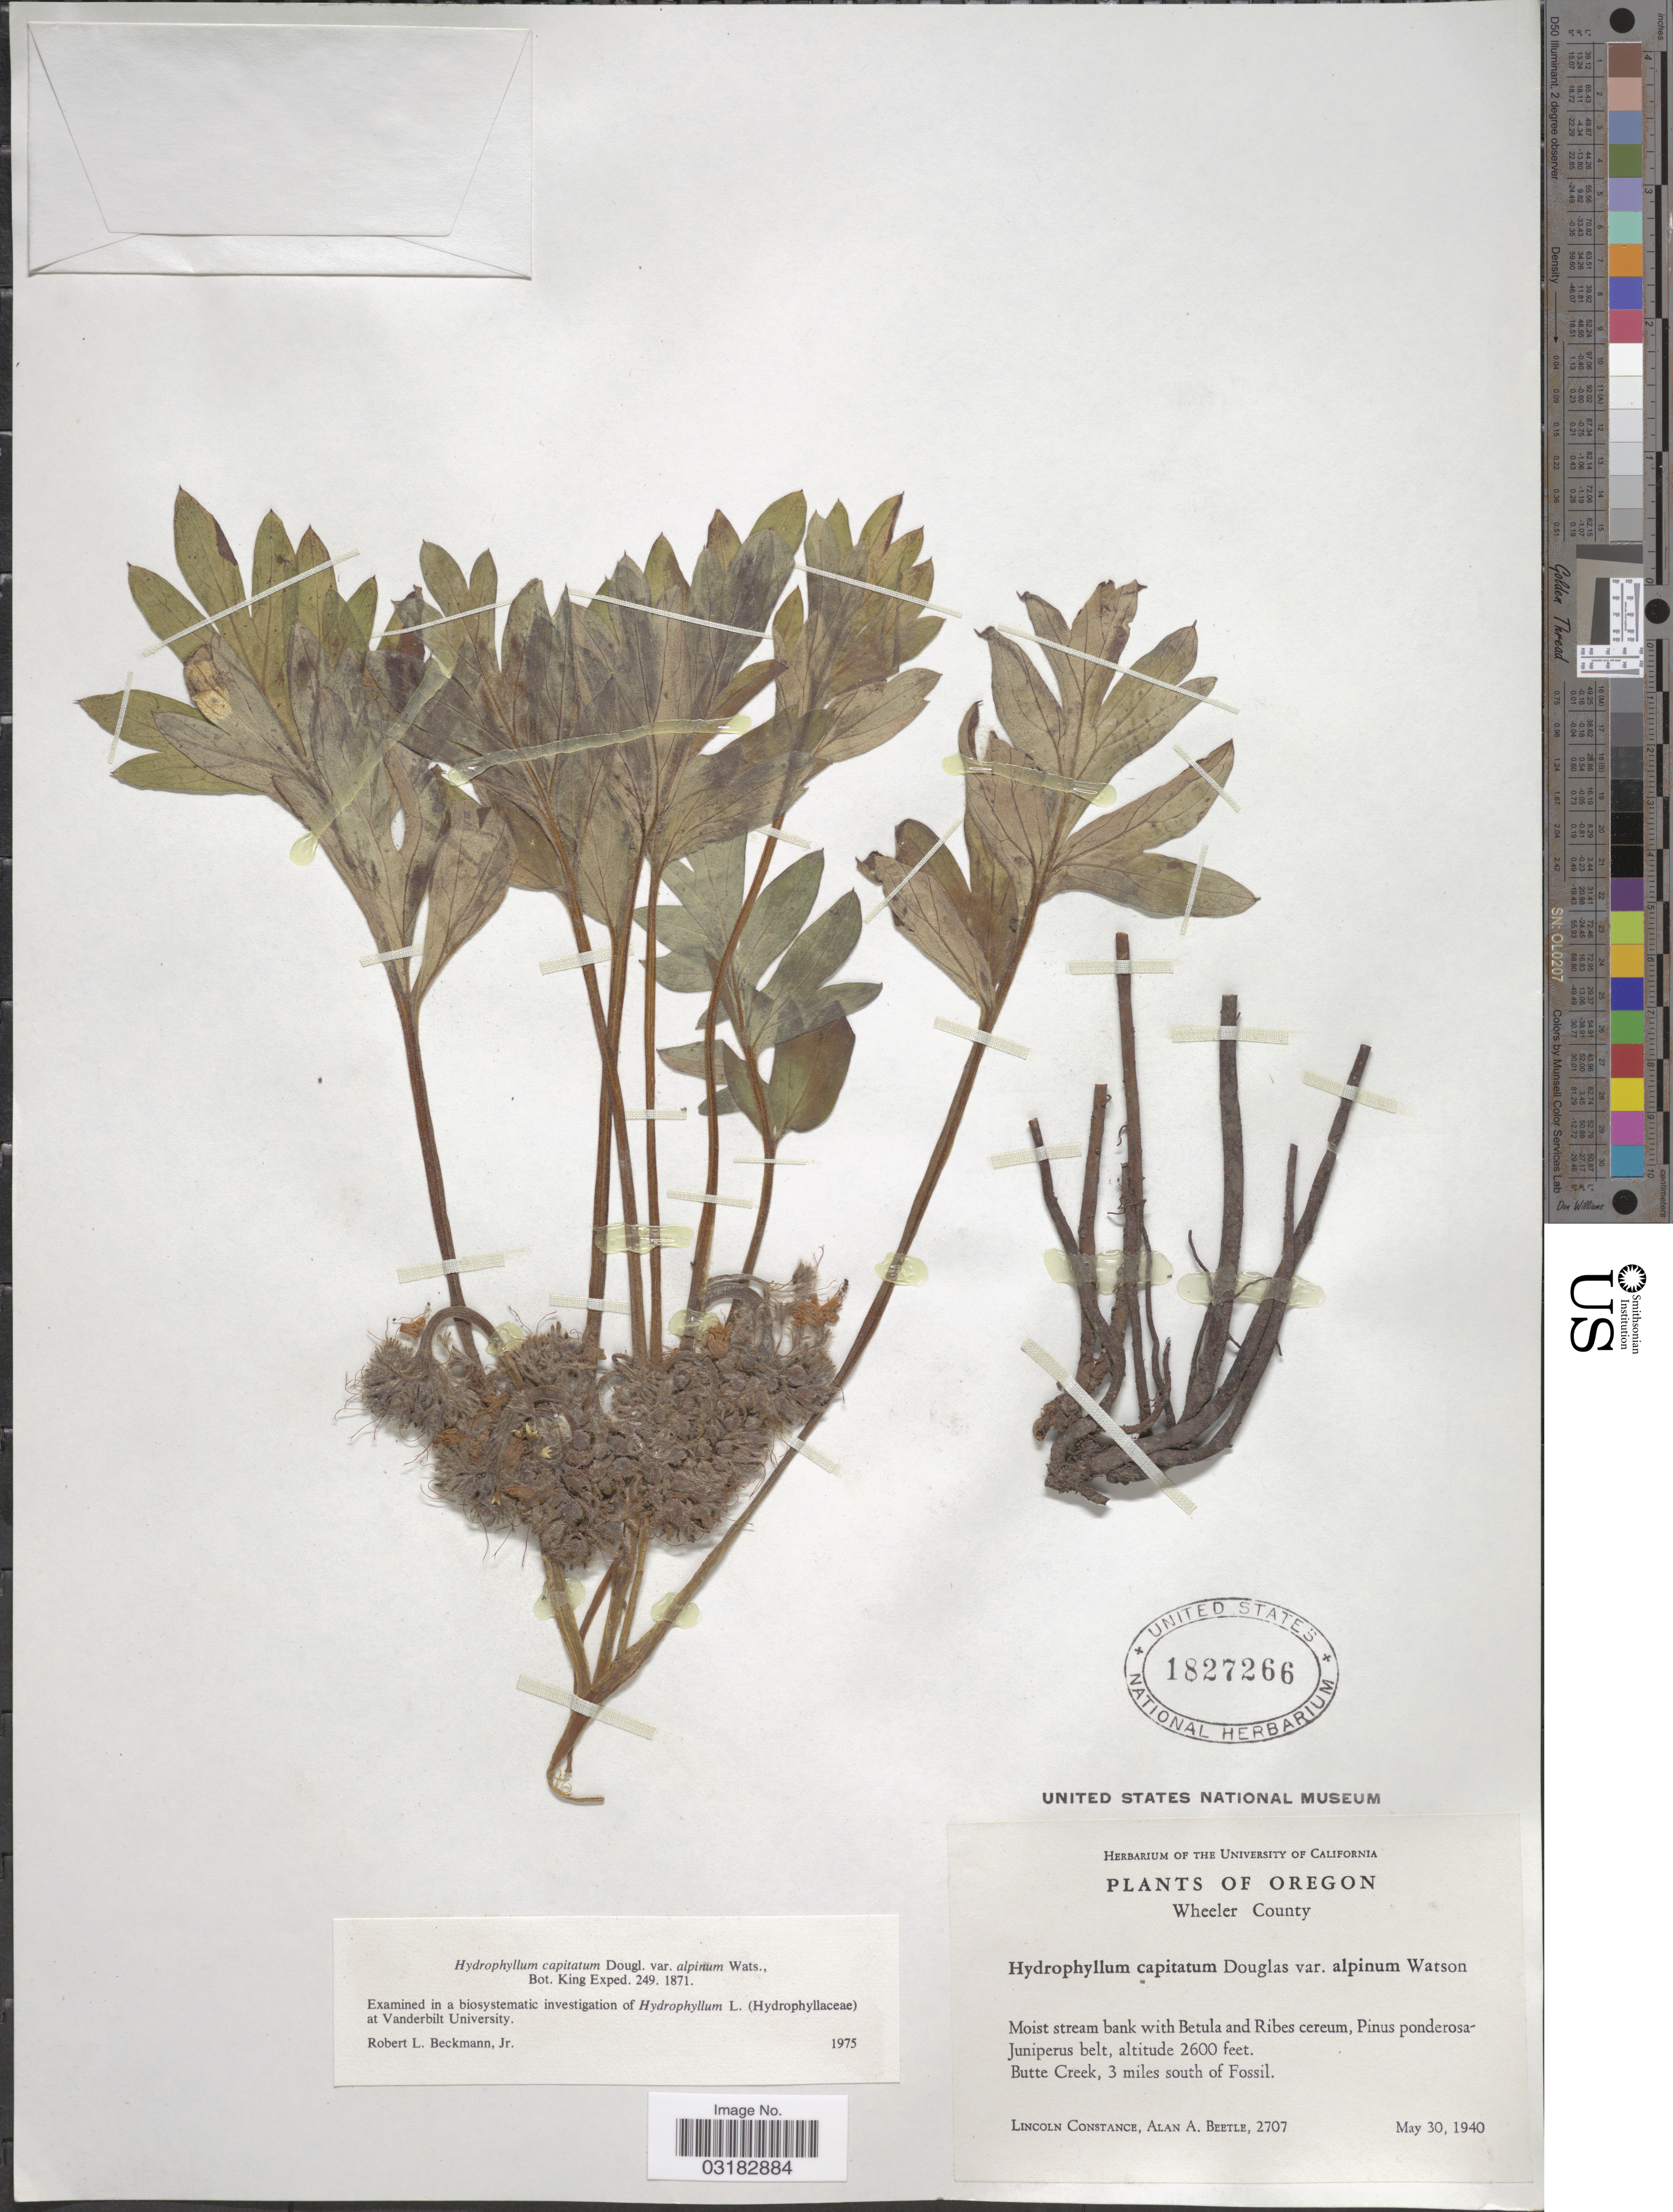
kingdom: Plantae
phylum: Tracheophyta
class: Magnoliopsida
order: Boraginales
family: Hydrophyllaceae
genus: Hydrophyllum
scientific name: Hydrophyllum capitatum var. alpinum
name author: S. Watson in C. King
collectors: L. Constance & A. A. Beetle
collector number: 2707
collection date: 1940-05-30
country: United States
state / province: Oregon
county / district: Wheeler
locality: Wheeler County. Butte Creek, 3 miles south of Fossil.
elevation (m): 792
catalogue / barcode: US 1827266